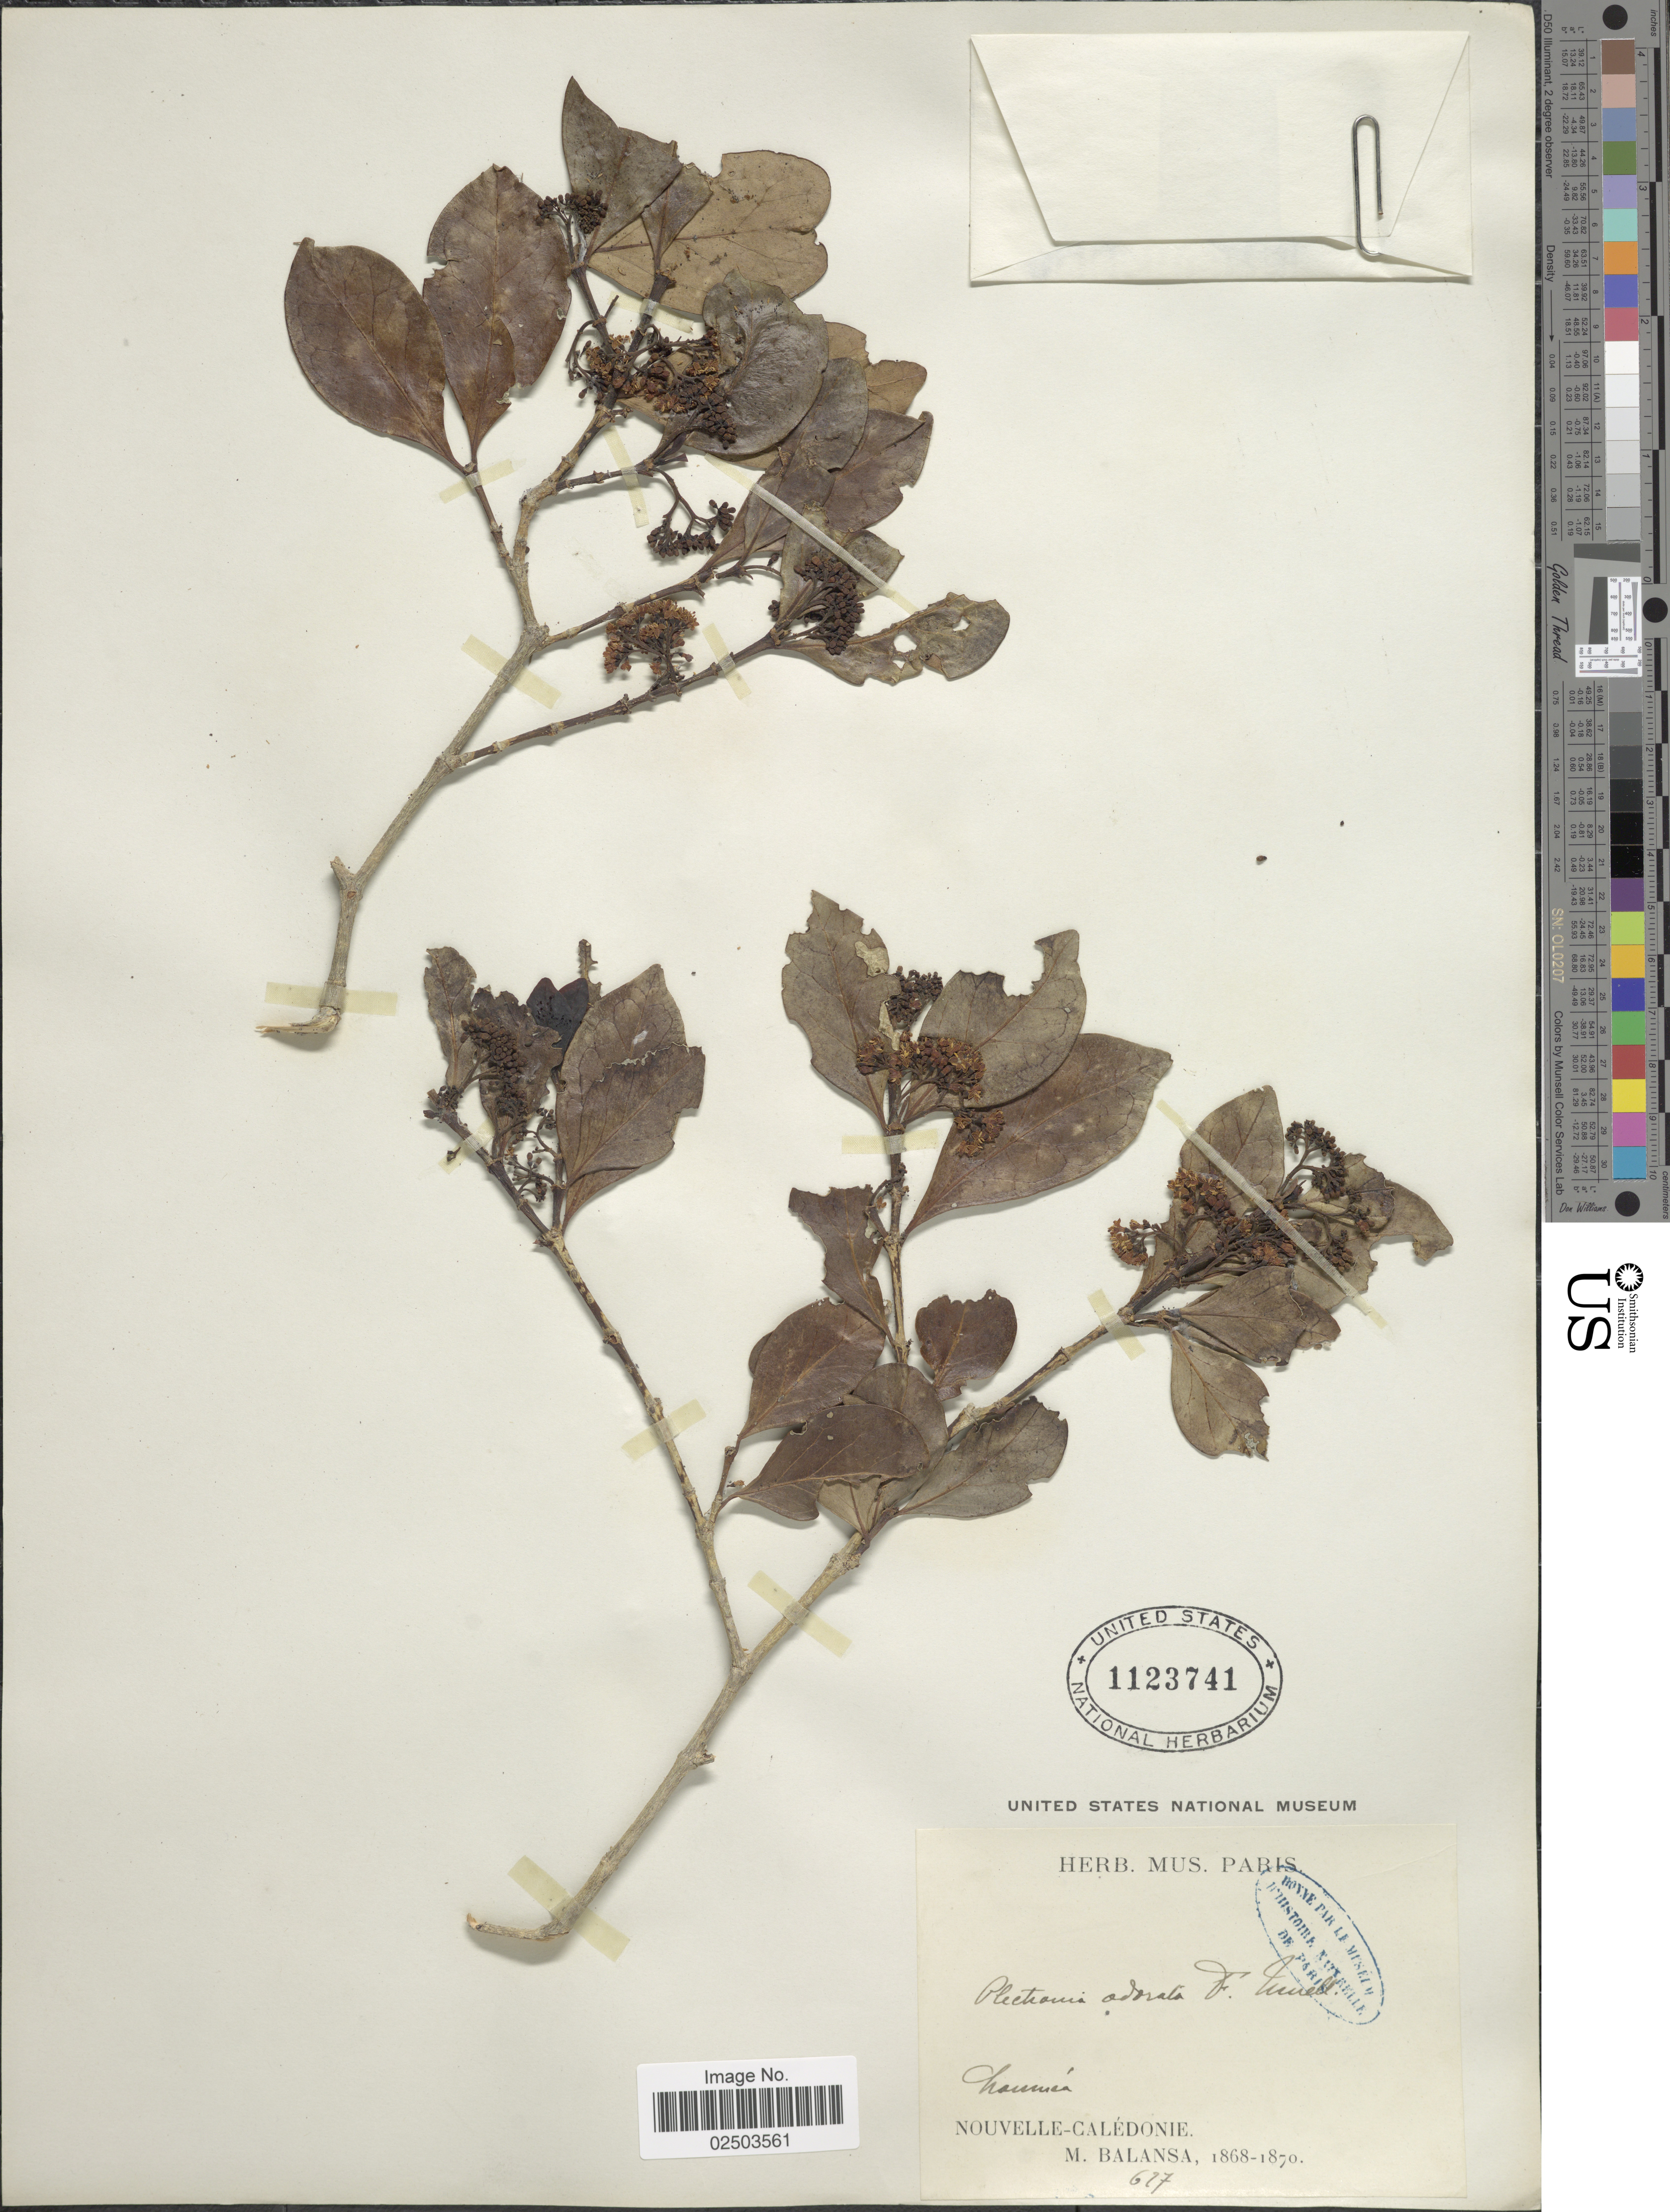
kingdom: Plantae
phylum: Tracheophyta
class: Magnoliopsida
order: Gentianales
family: Rubiaceae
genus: Psydrax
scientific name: Psydrax odorata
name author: (G. Forst.) A.C. Sm. & S.P. Darwin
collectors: B. Balansa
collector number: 627?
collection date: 1868/1870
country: New Caledonia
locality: Noumea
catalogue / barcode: US 1123741